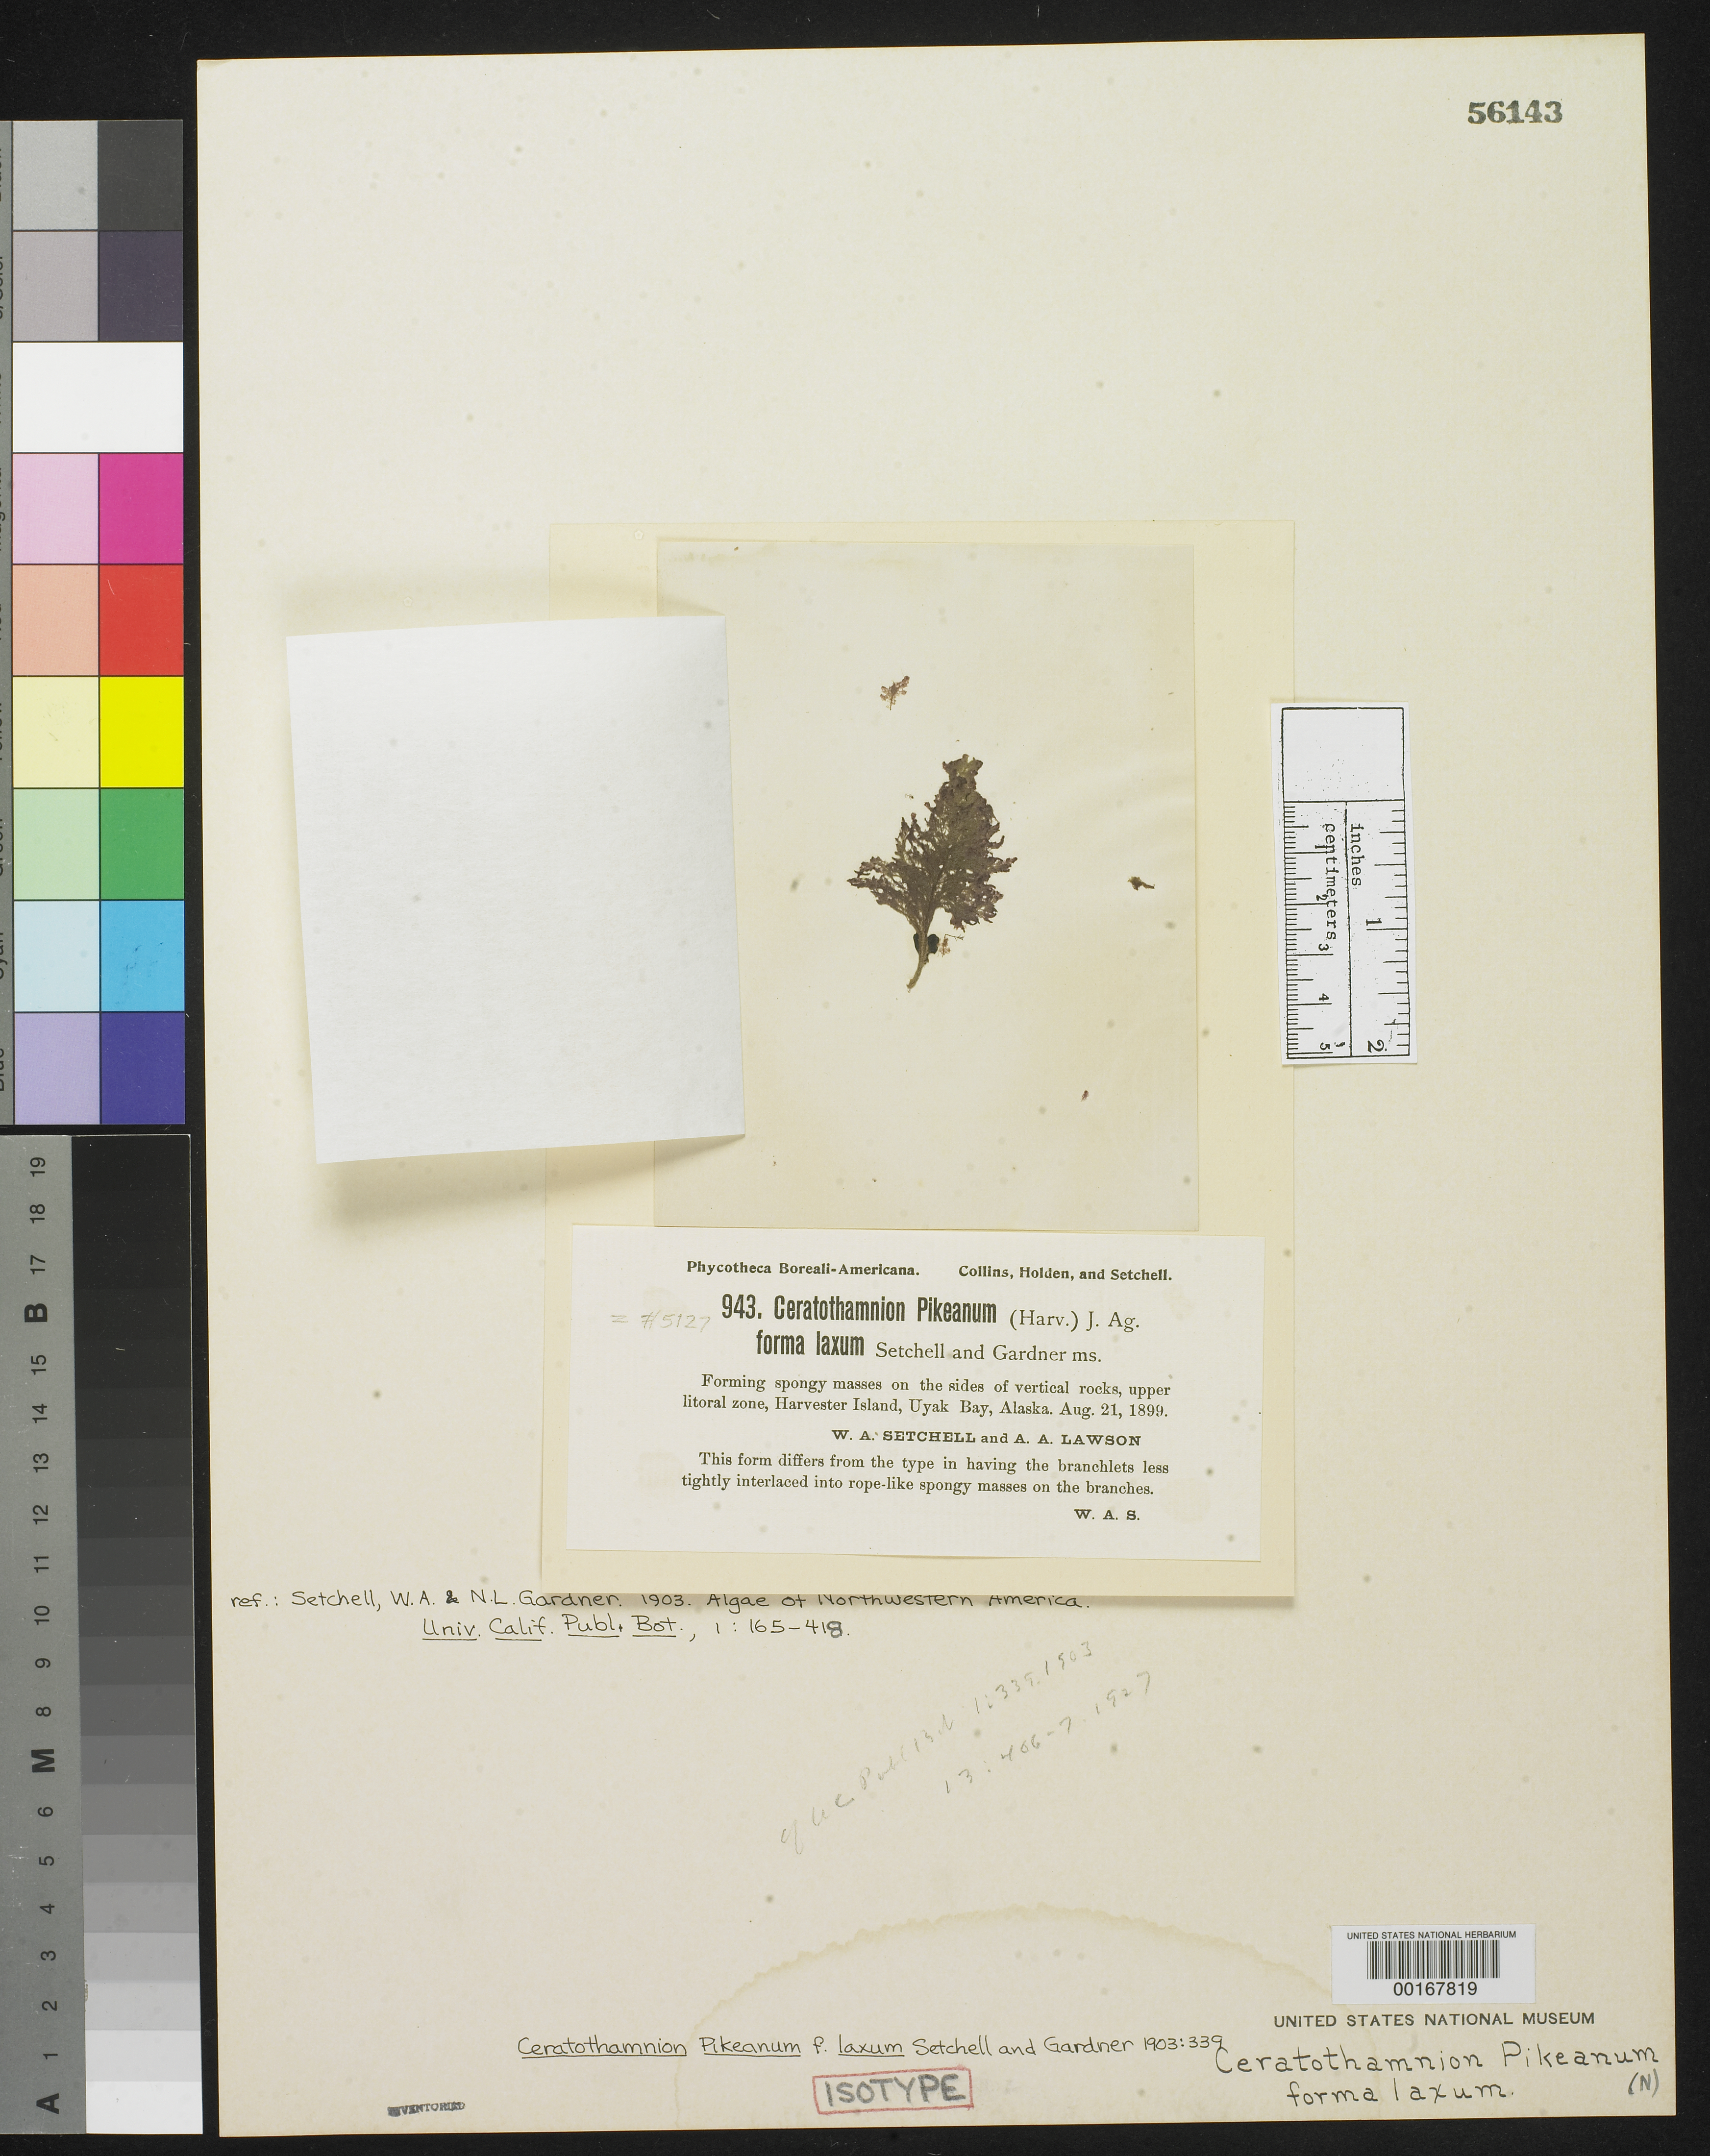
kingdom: Plantae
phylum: Rhodophyta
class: Florideophyceae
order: Ceramiales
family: Callithamniaceae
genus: Ceratothamnion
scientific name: Ceratothamnion pikeanum f. laxum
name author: Setch. & N.L. Gardner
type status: Isotype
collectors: W. Setchell & A. A. Lawson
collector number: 5127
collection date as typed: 21 Aug 1899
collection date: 1899-08-21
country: United States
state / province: Alaska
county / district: Kodiak Island Division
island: Kodiak Island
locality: Uyak Bay, Harvester Island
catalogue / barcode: US 56143